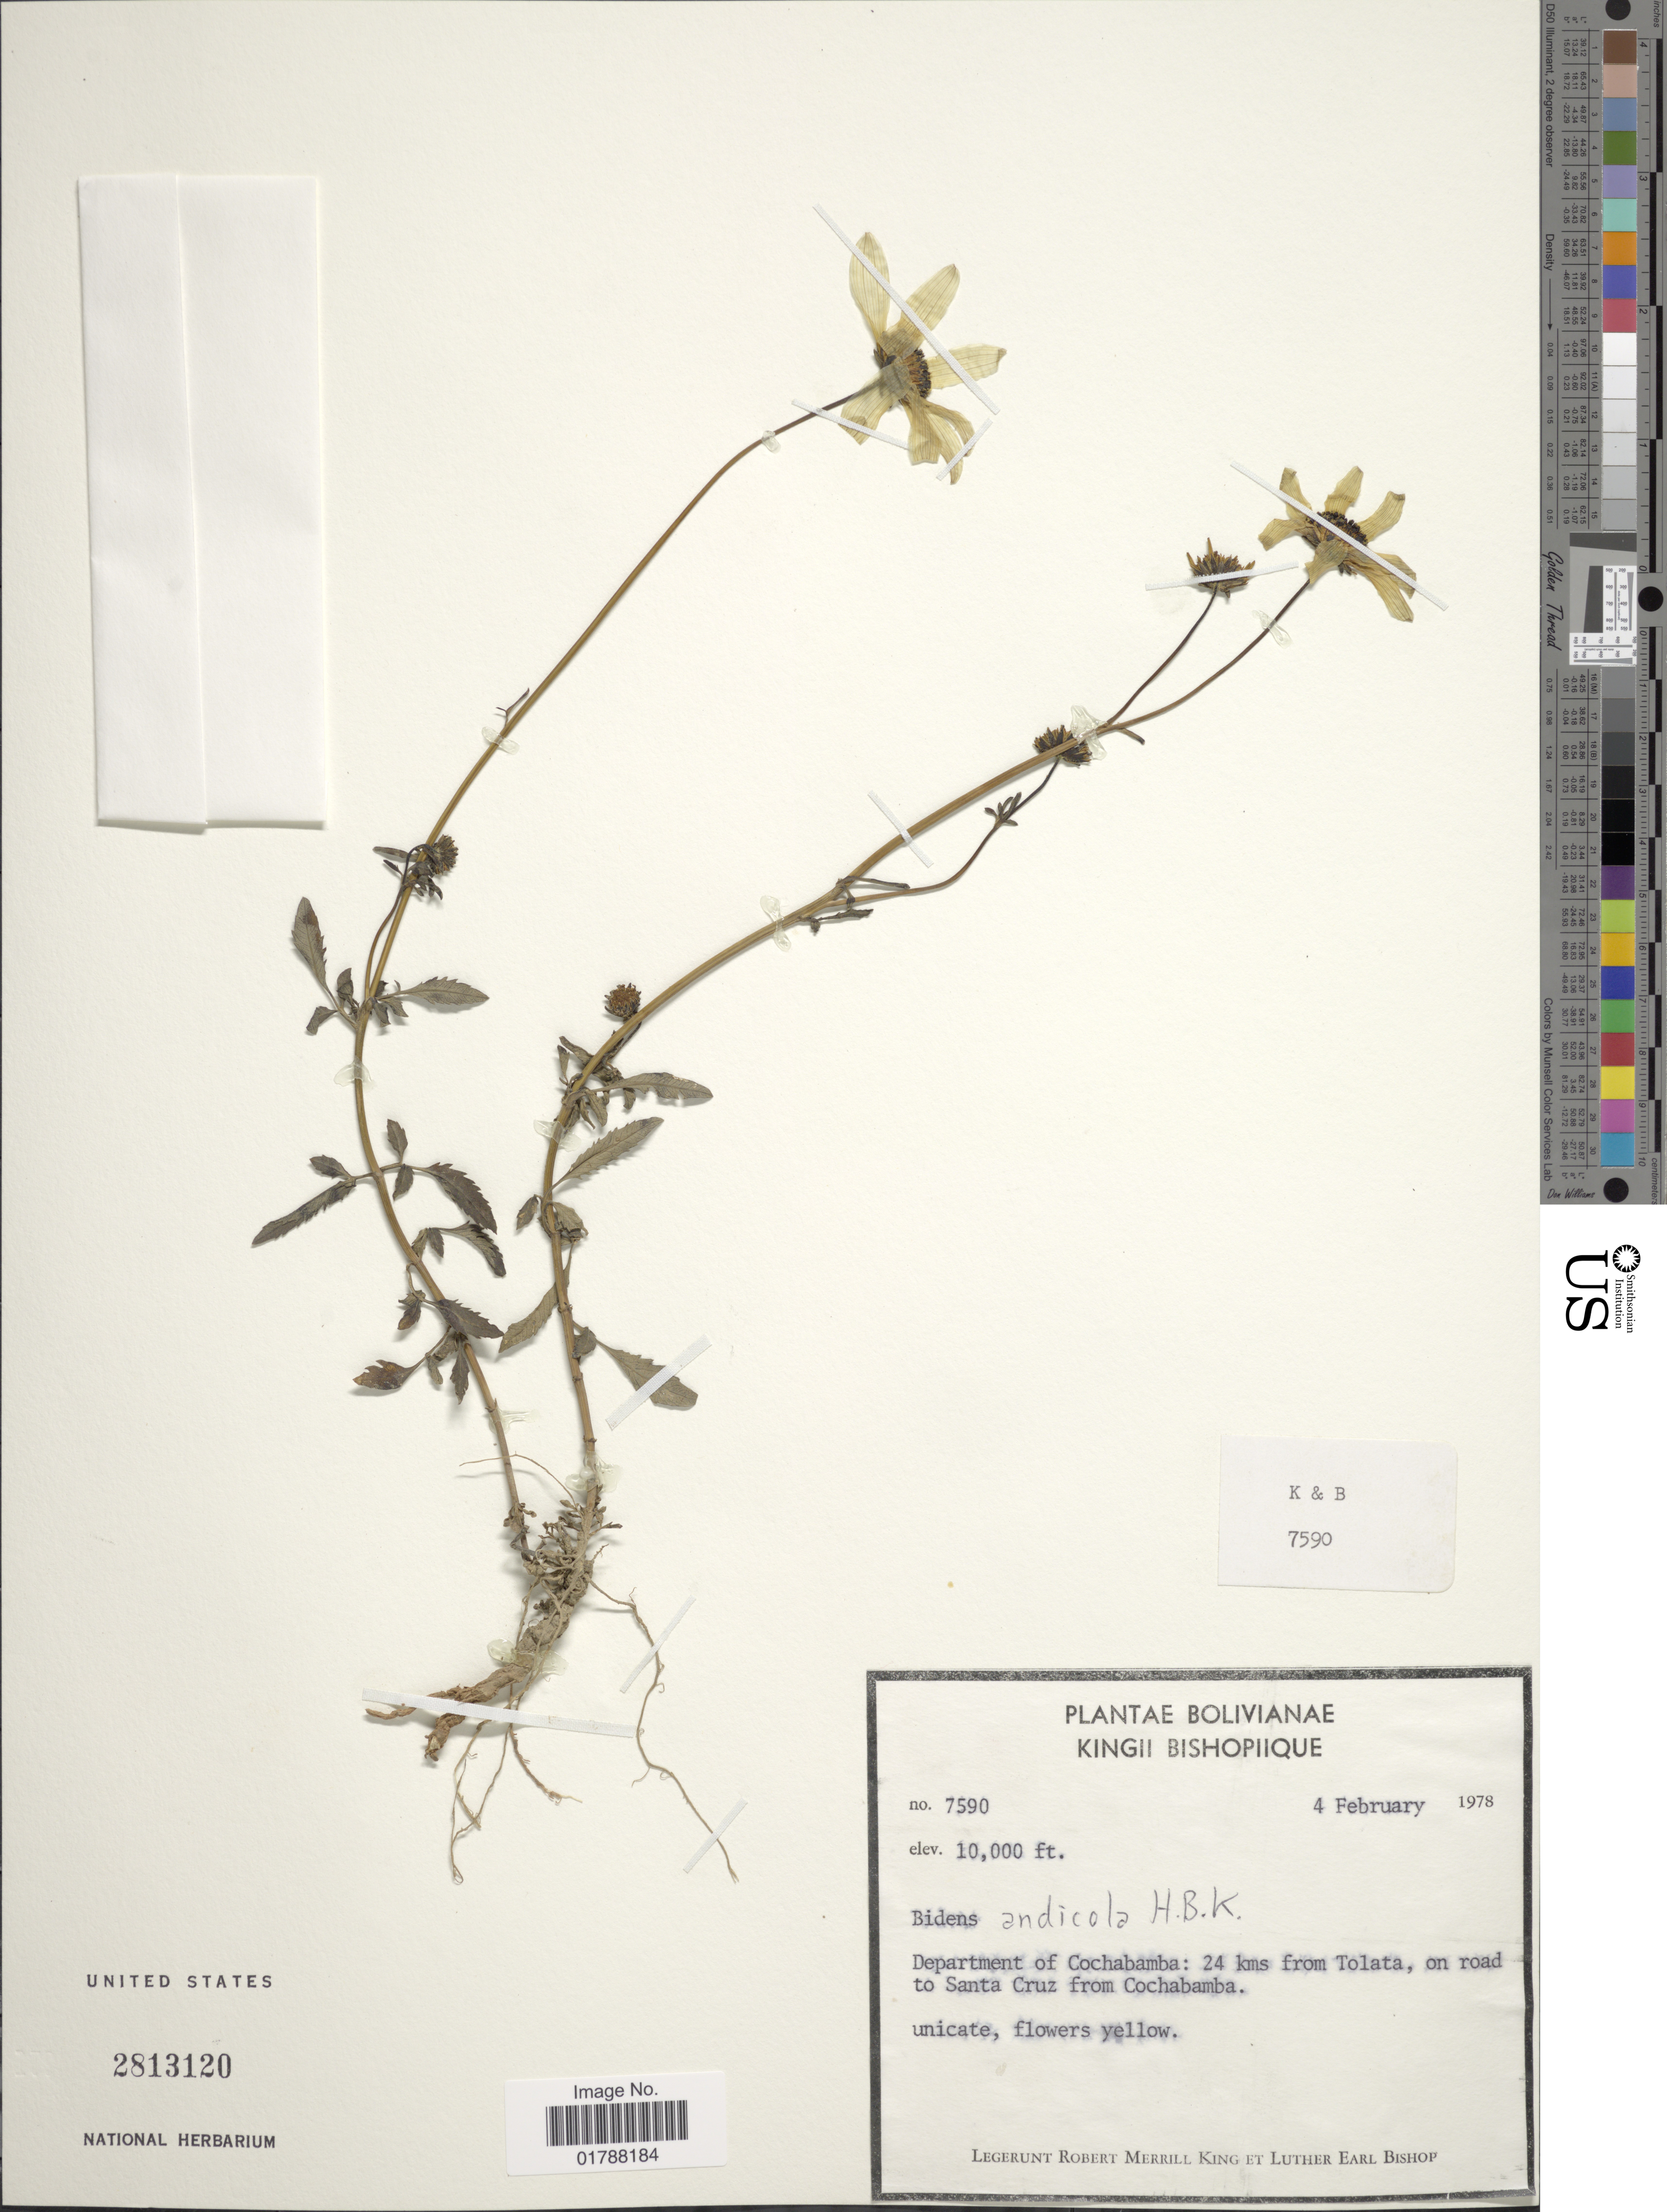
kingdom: Plantae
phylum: Tracheophyta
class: Magnoliopsida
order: Asterales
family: Asteraceae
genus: Bidens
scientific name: Bidens andicola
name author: Kunth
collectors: R. M. King & L. E. Bishop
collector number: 7590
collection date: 1978-02-04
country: Bolivia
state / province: Cochabamba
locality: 24 kms from Tolata, on road to Santa Cruz from Cochabamba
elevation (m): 3048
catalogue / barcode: US 2813120